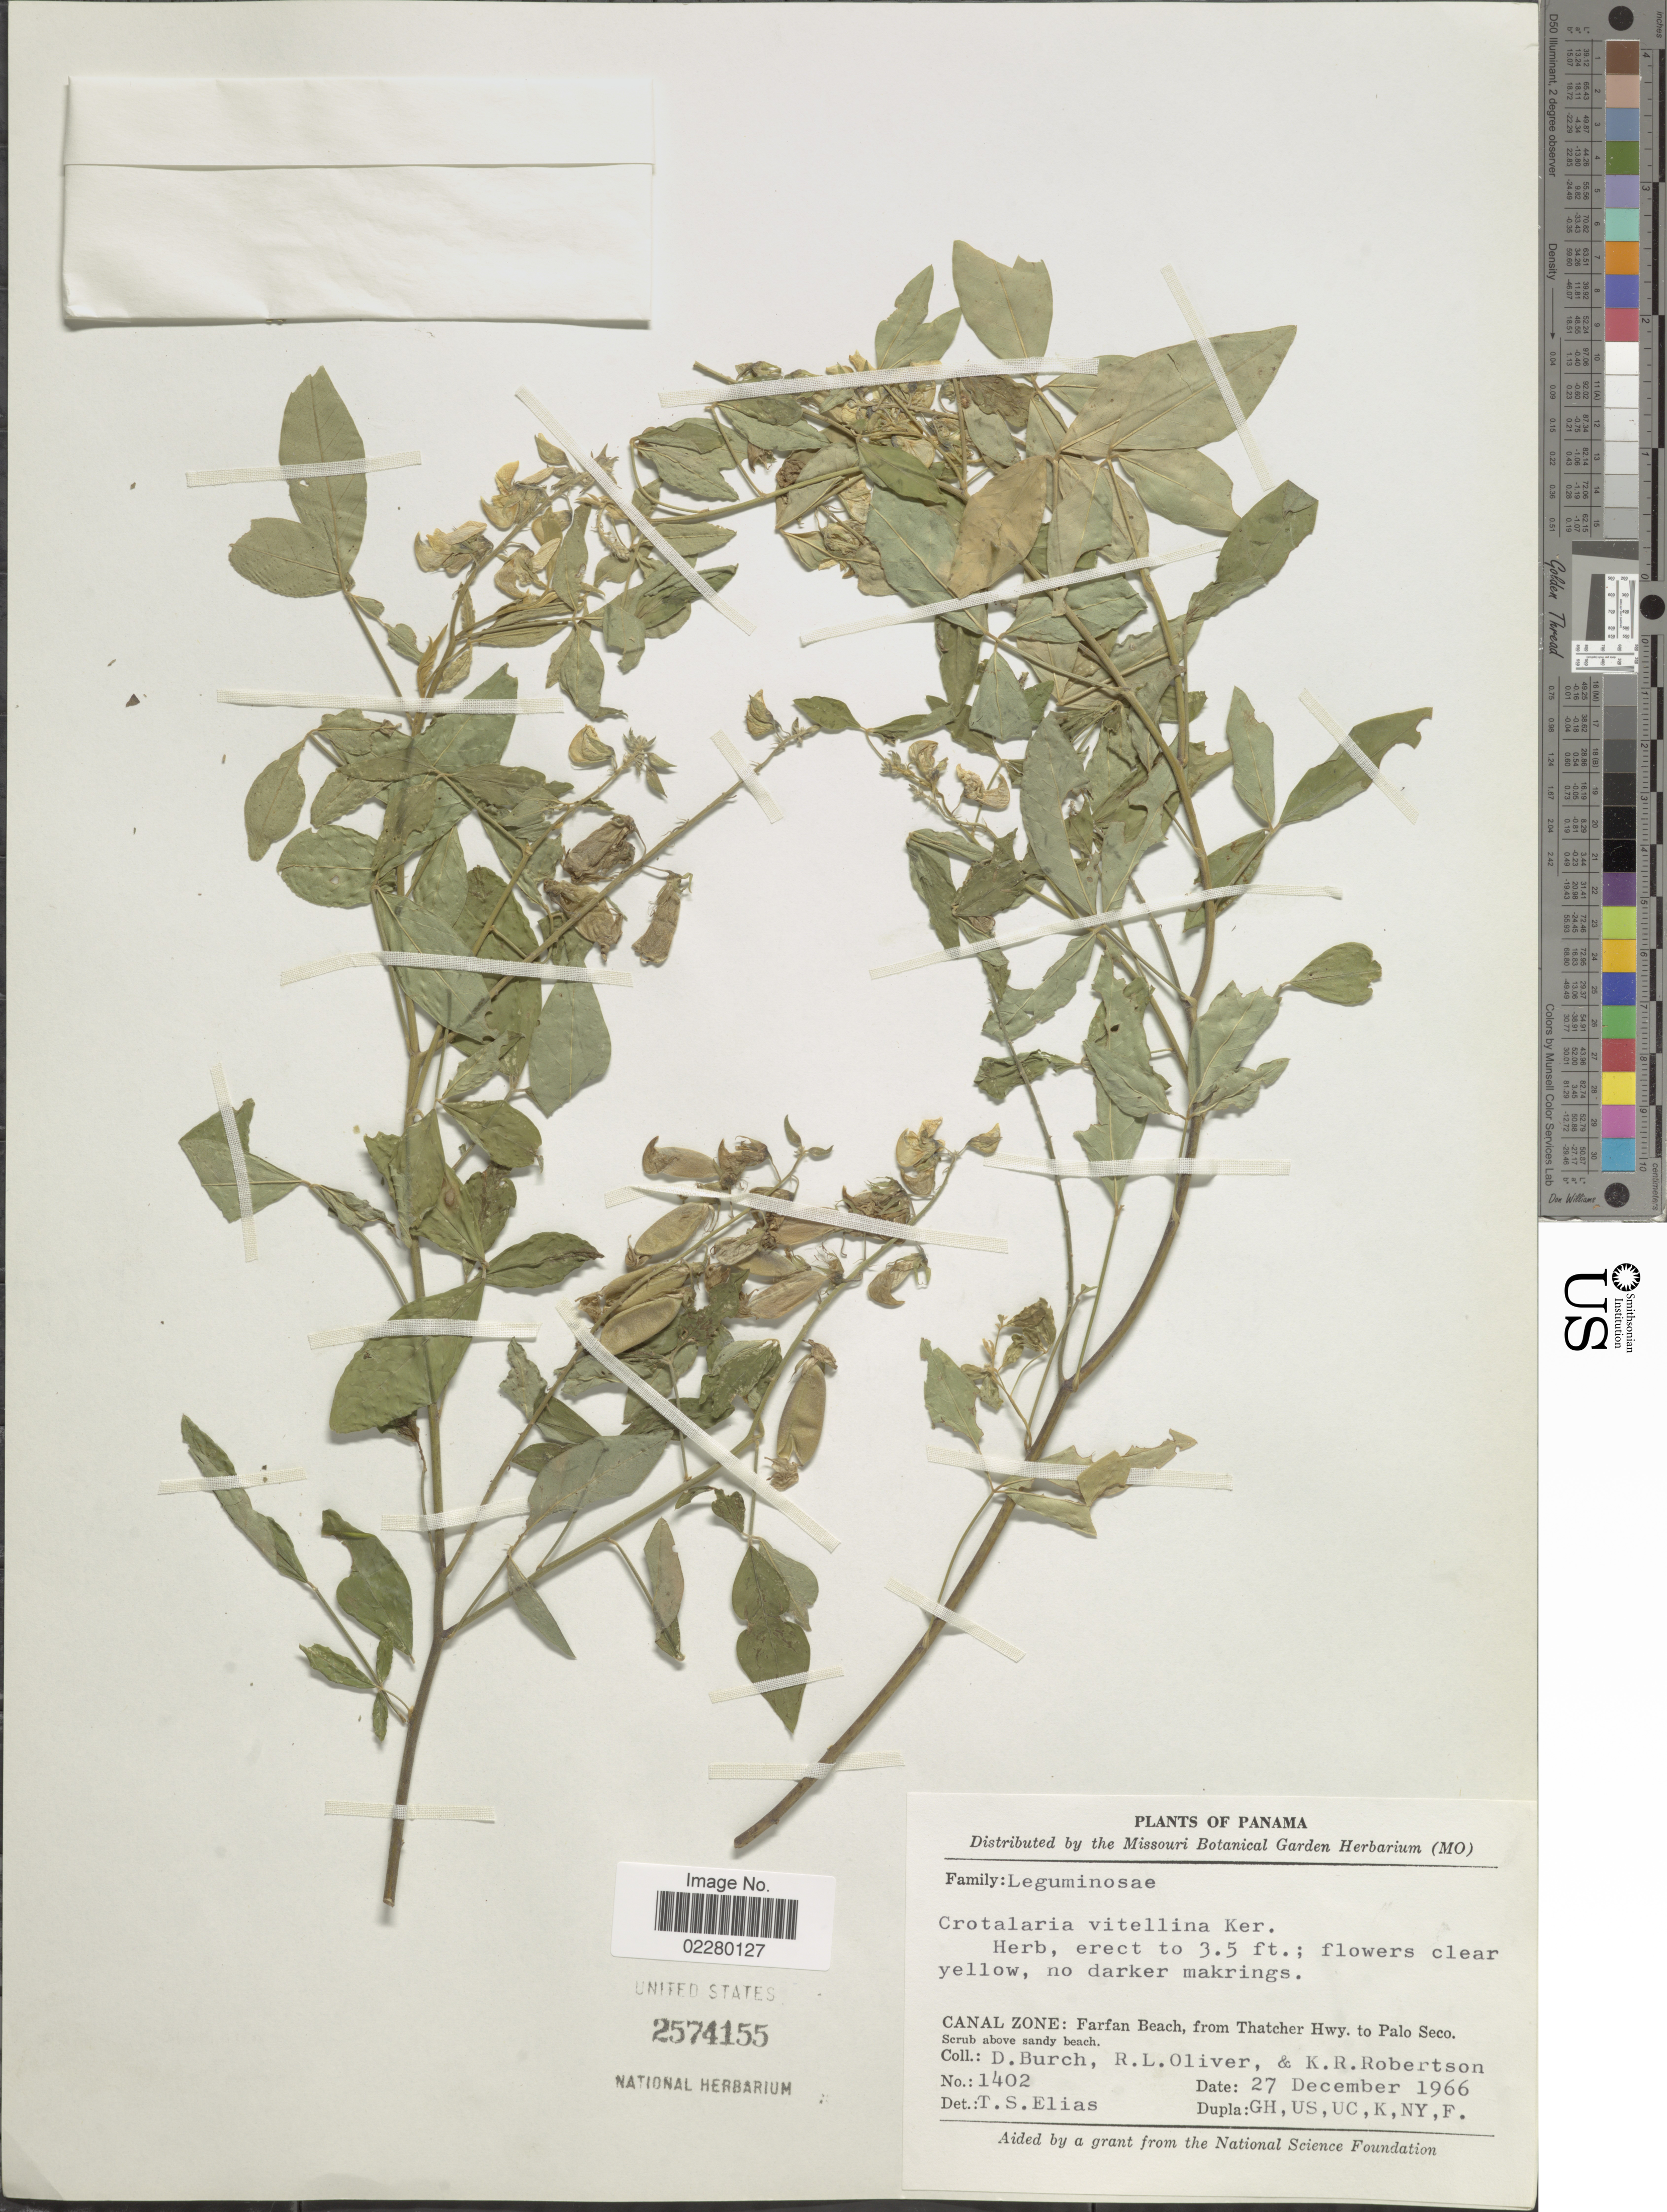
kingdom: Plantae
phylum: Tracheophyta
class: Magnoliopsida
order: Fabales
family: Fabaceae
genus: Crotalaria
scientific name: Crotalaria cajanifolia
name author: Kunth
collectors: D. Burch, R. Oliver & K. Robertson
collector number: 1402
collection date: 1966-12-27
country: Panama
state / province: Colón / Panamá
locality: Canal Zone: Farfan Beach, from Thatcher Hwy. to Palo Seco.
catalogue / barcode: US 2574155